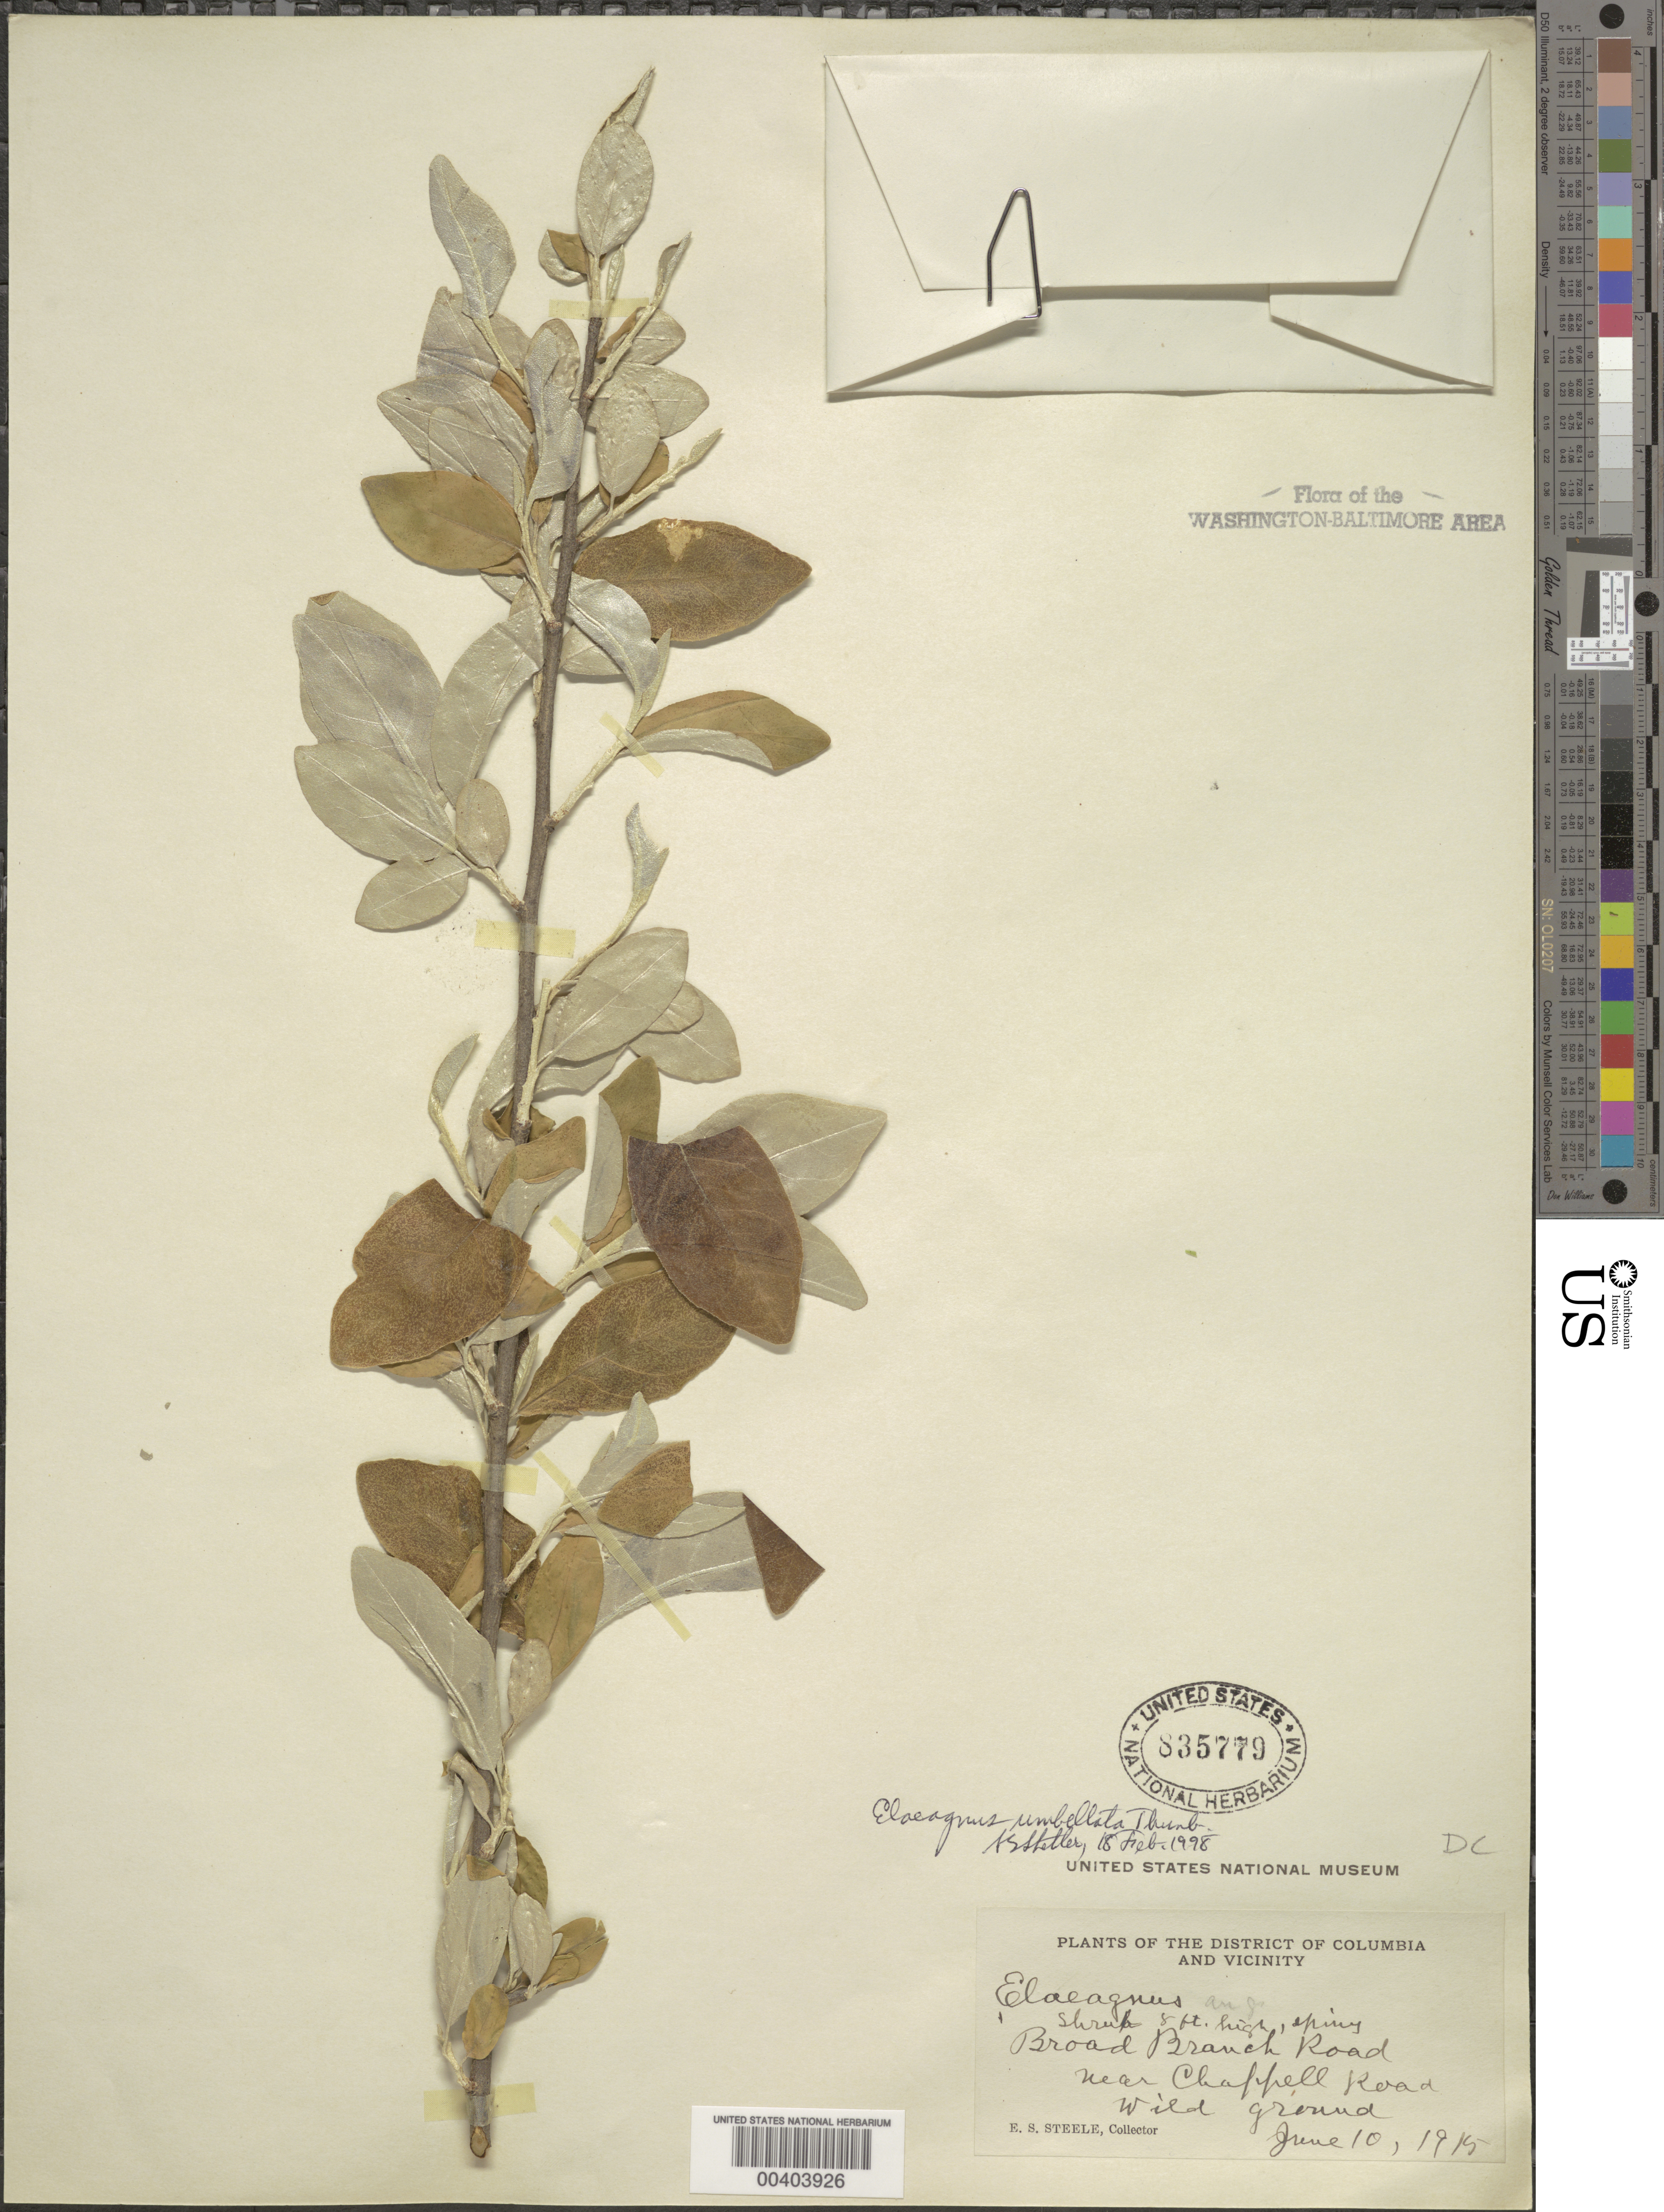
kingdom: Plantae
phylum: Tracheophyta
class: Magnoliopsida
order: Rosales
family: Elaeagnaceae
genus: Elaeagnus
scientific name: Elaeagnus umbellata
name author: Thunb.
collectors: E. Steele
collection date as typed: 10 Jun 1915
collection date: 1915-06-10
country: United States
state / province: District of Columbia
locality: Broad Branch Rd. near Chappell Rd. Rock Creek Park and Vicinity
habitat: Wild ground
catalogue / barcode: US 835779